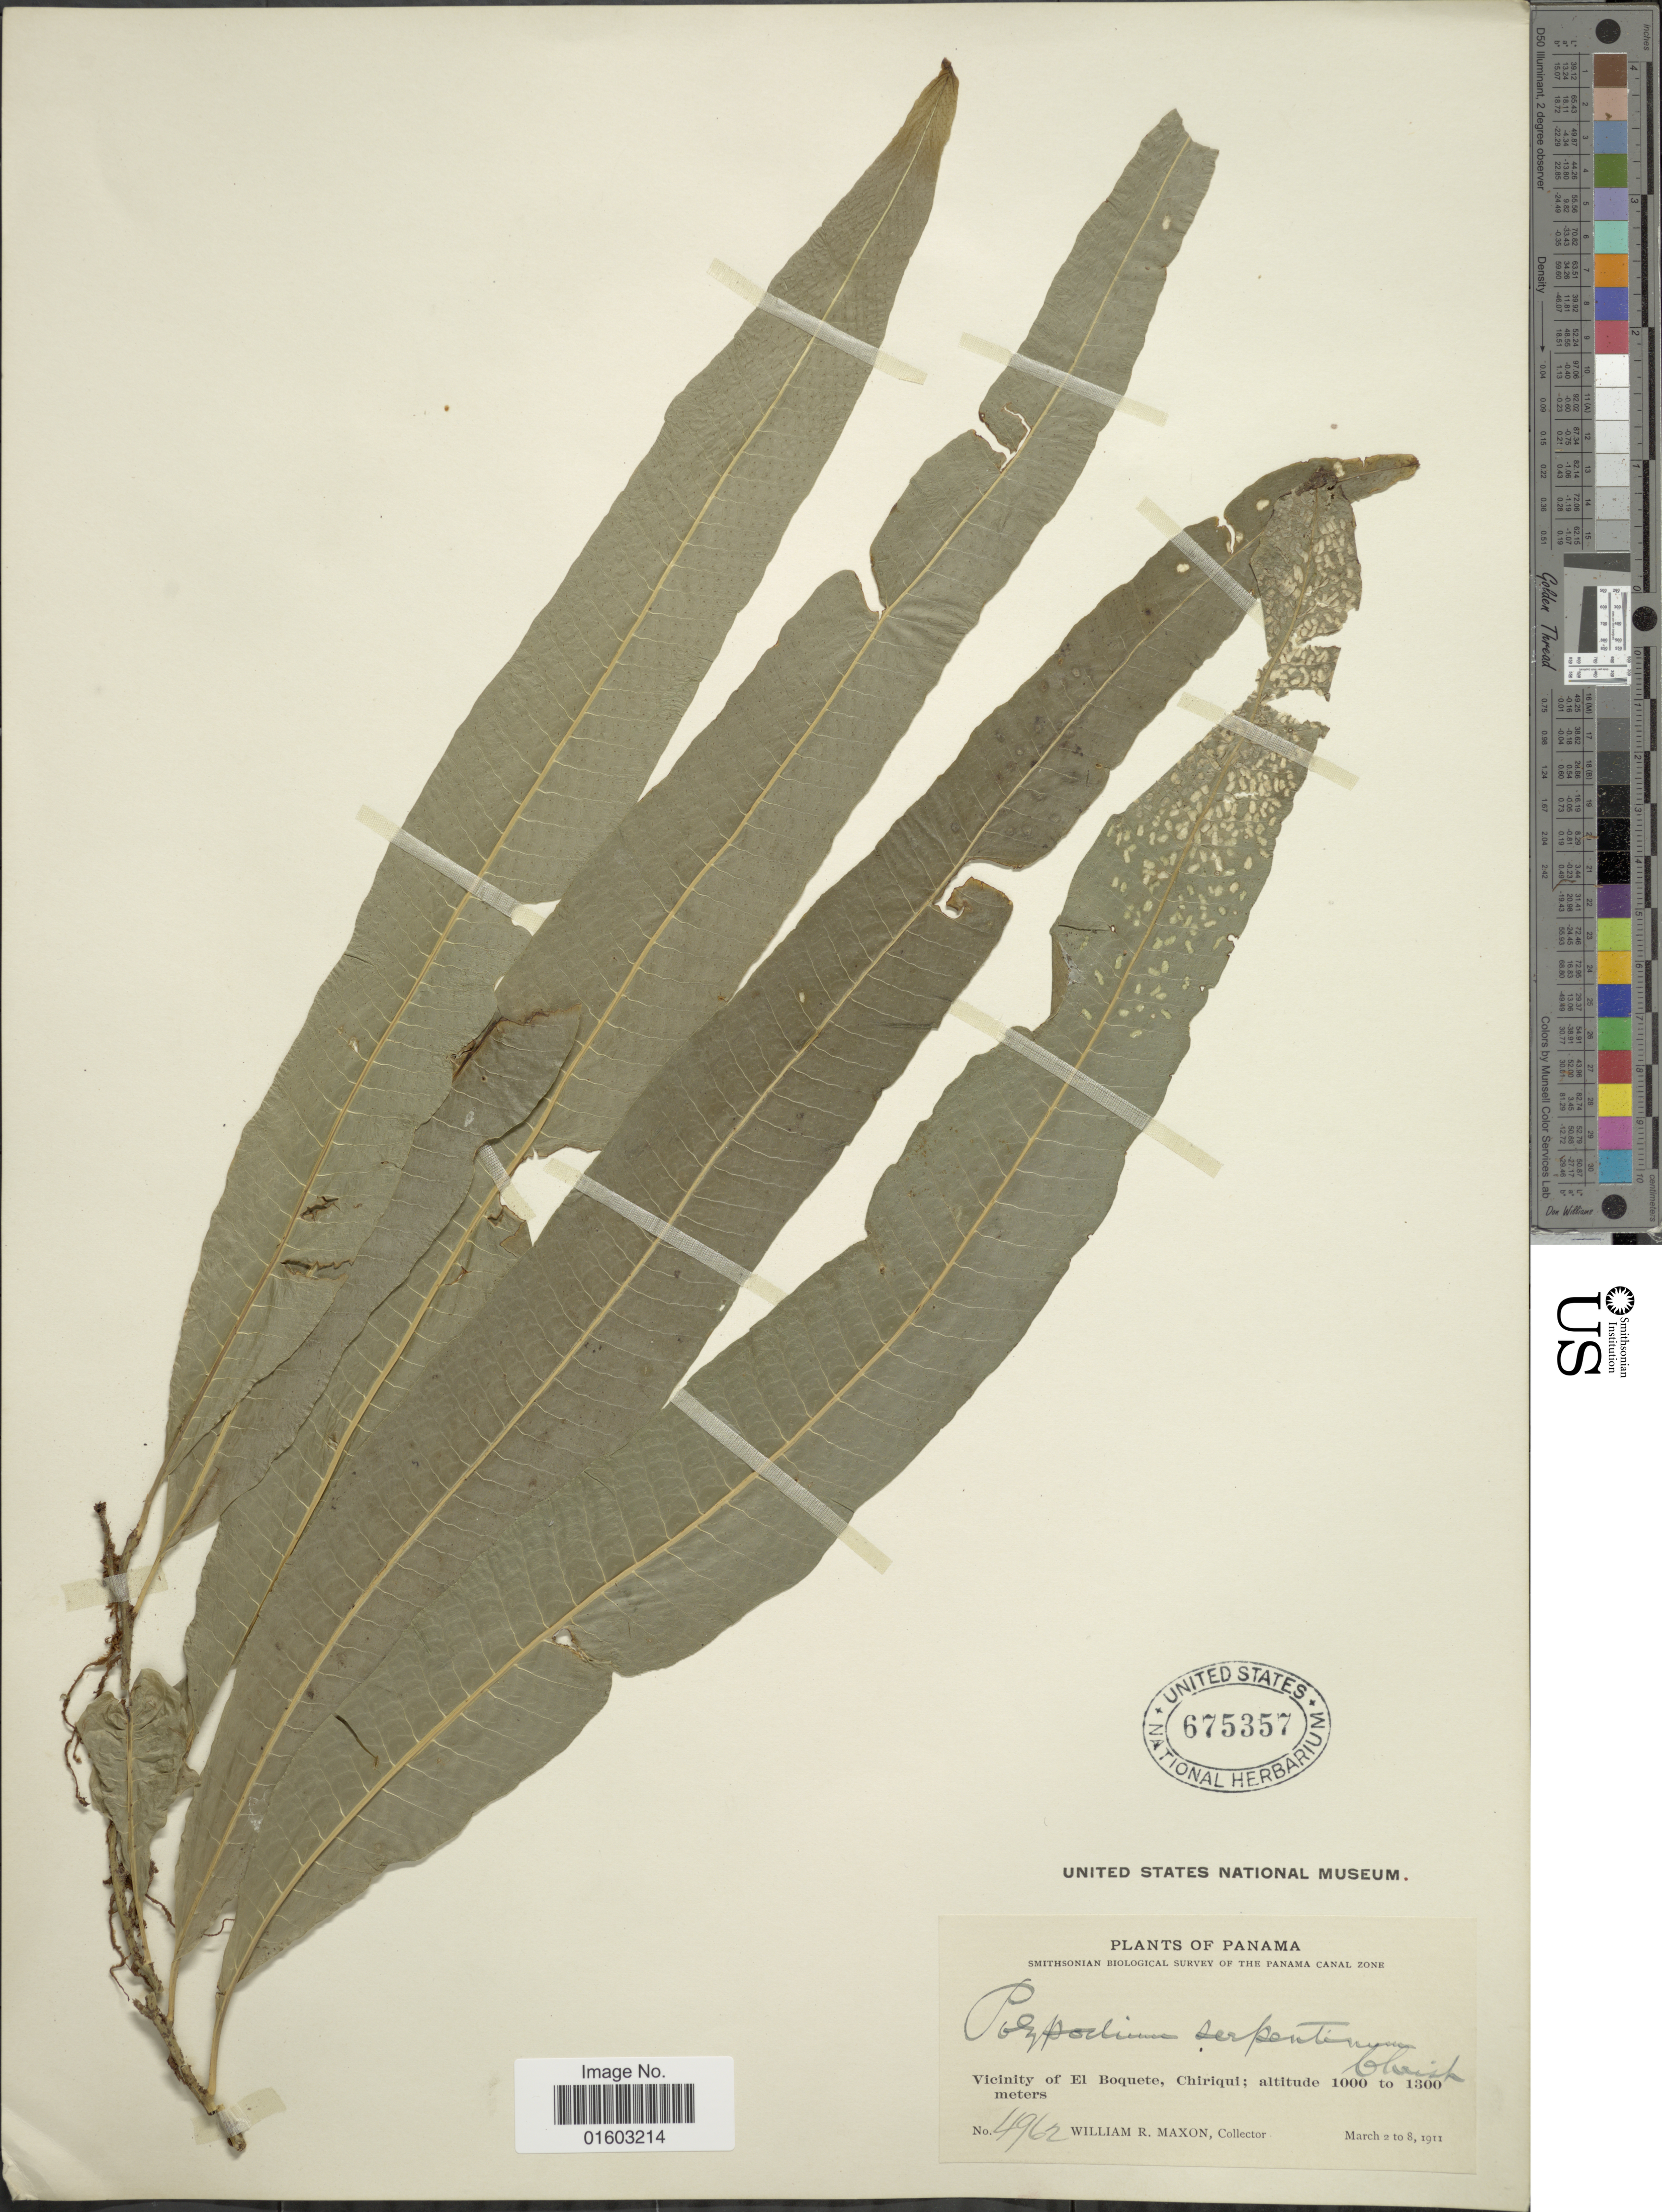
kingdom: Plantae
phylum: Tracheophyta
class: Polypodiopsida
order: Polypodiales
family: Polypodiaceae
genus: Campyloneurum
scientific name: Campyloneurum serpentinum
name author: (Christ) Ching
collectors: W. R. Maxon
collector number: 4962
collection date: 1911-03-02/1911-03-08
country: Panama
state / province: Chiriqui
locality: Vicinity of El Boquete, Chiriqui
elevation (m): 1000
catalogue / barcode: US 675357